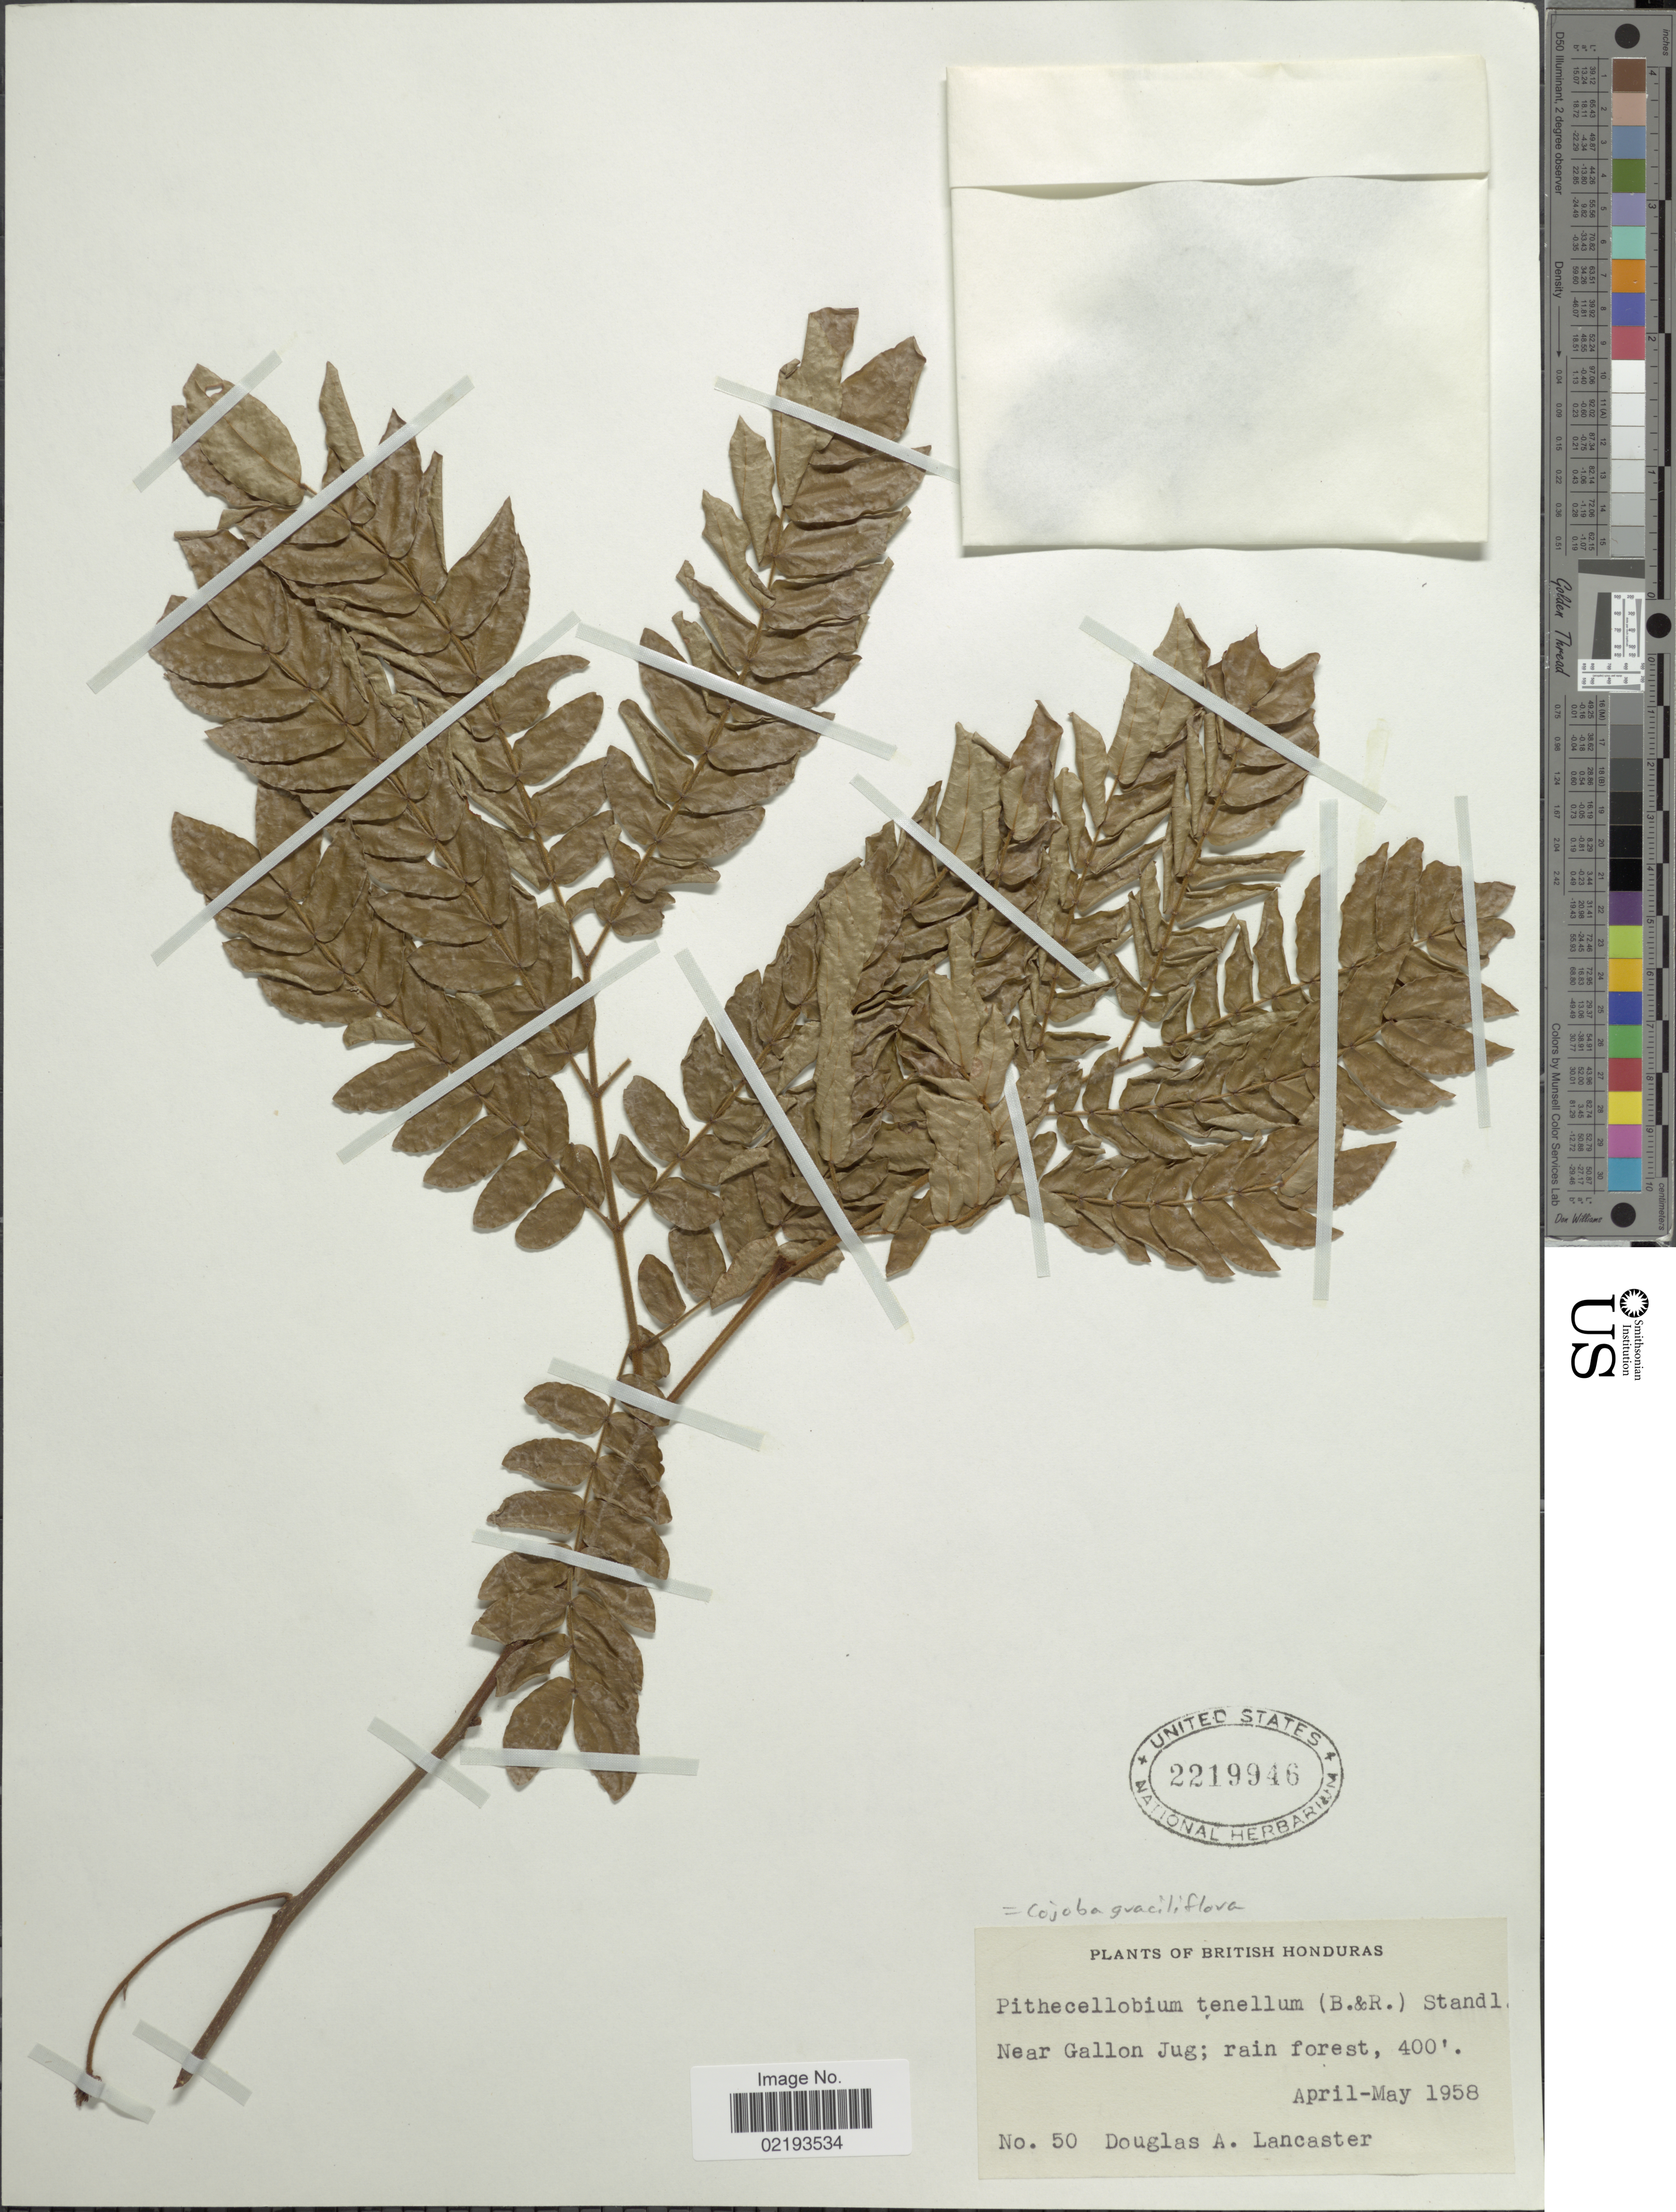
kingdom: Plantae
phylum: Tracheophyta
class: Magnoliopsida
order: Fabales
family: Fabaceae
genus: Cojoba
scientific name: Cojoba graciliflora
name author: (S.F. Blake) Britton & Rose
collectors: D. Lancaster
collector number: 50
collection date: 1958-04/1958-05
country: Belize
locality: British Honduras, Near Gallon Jug; rain forest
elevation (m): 122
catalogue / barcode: US 2219946